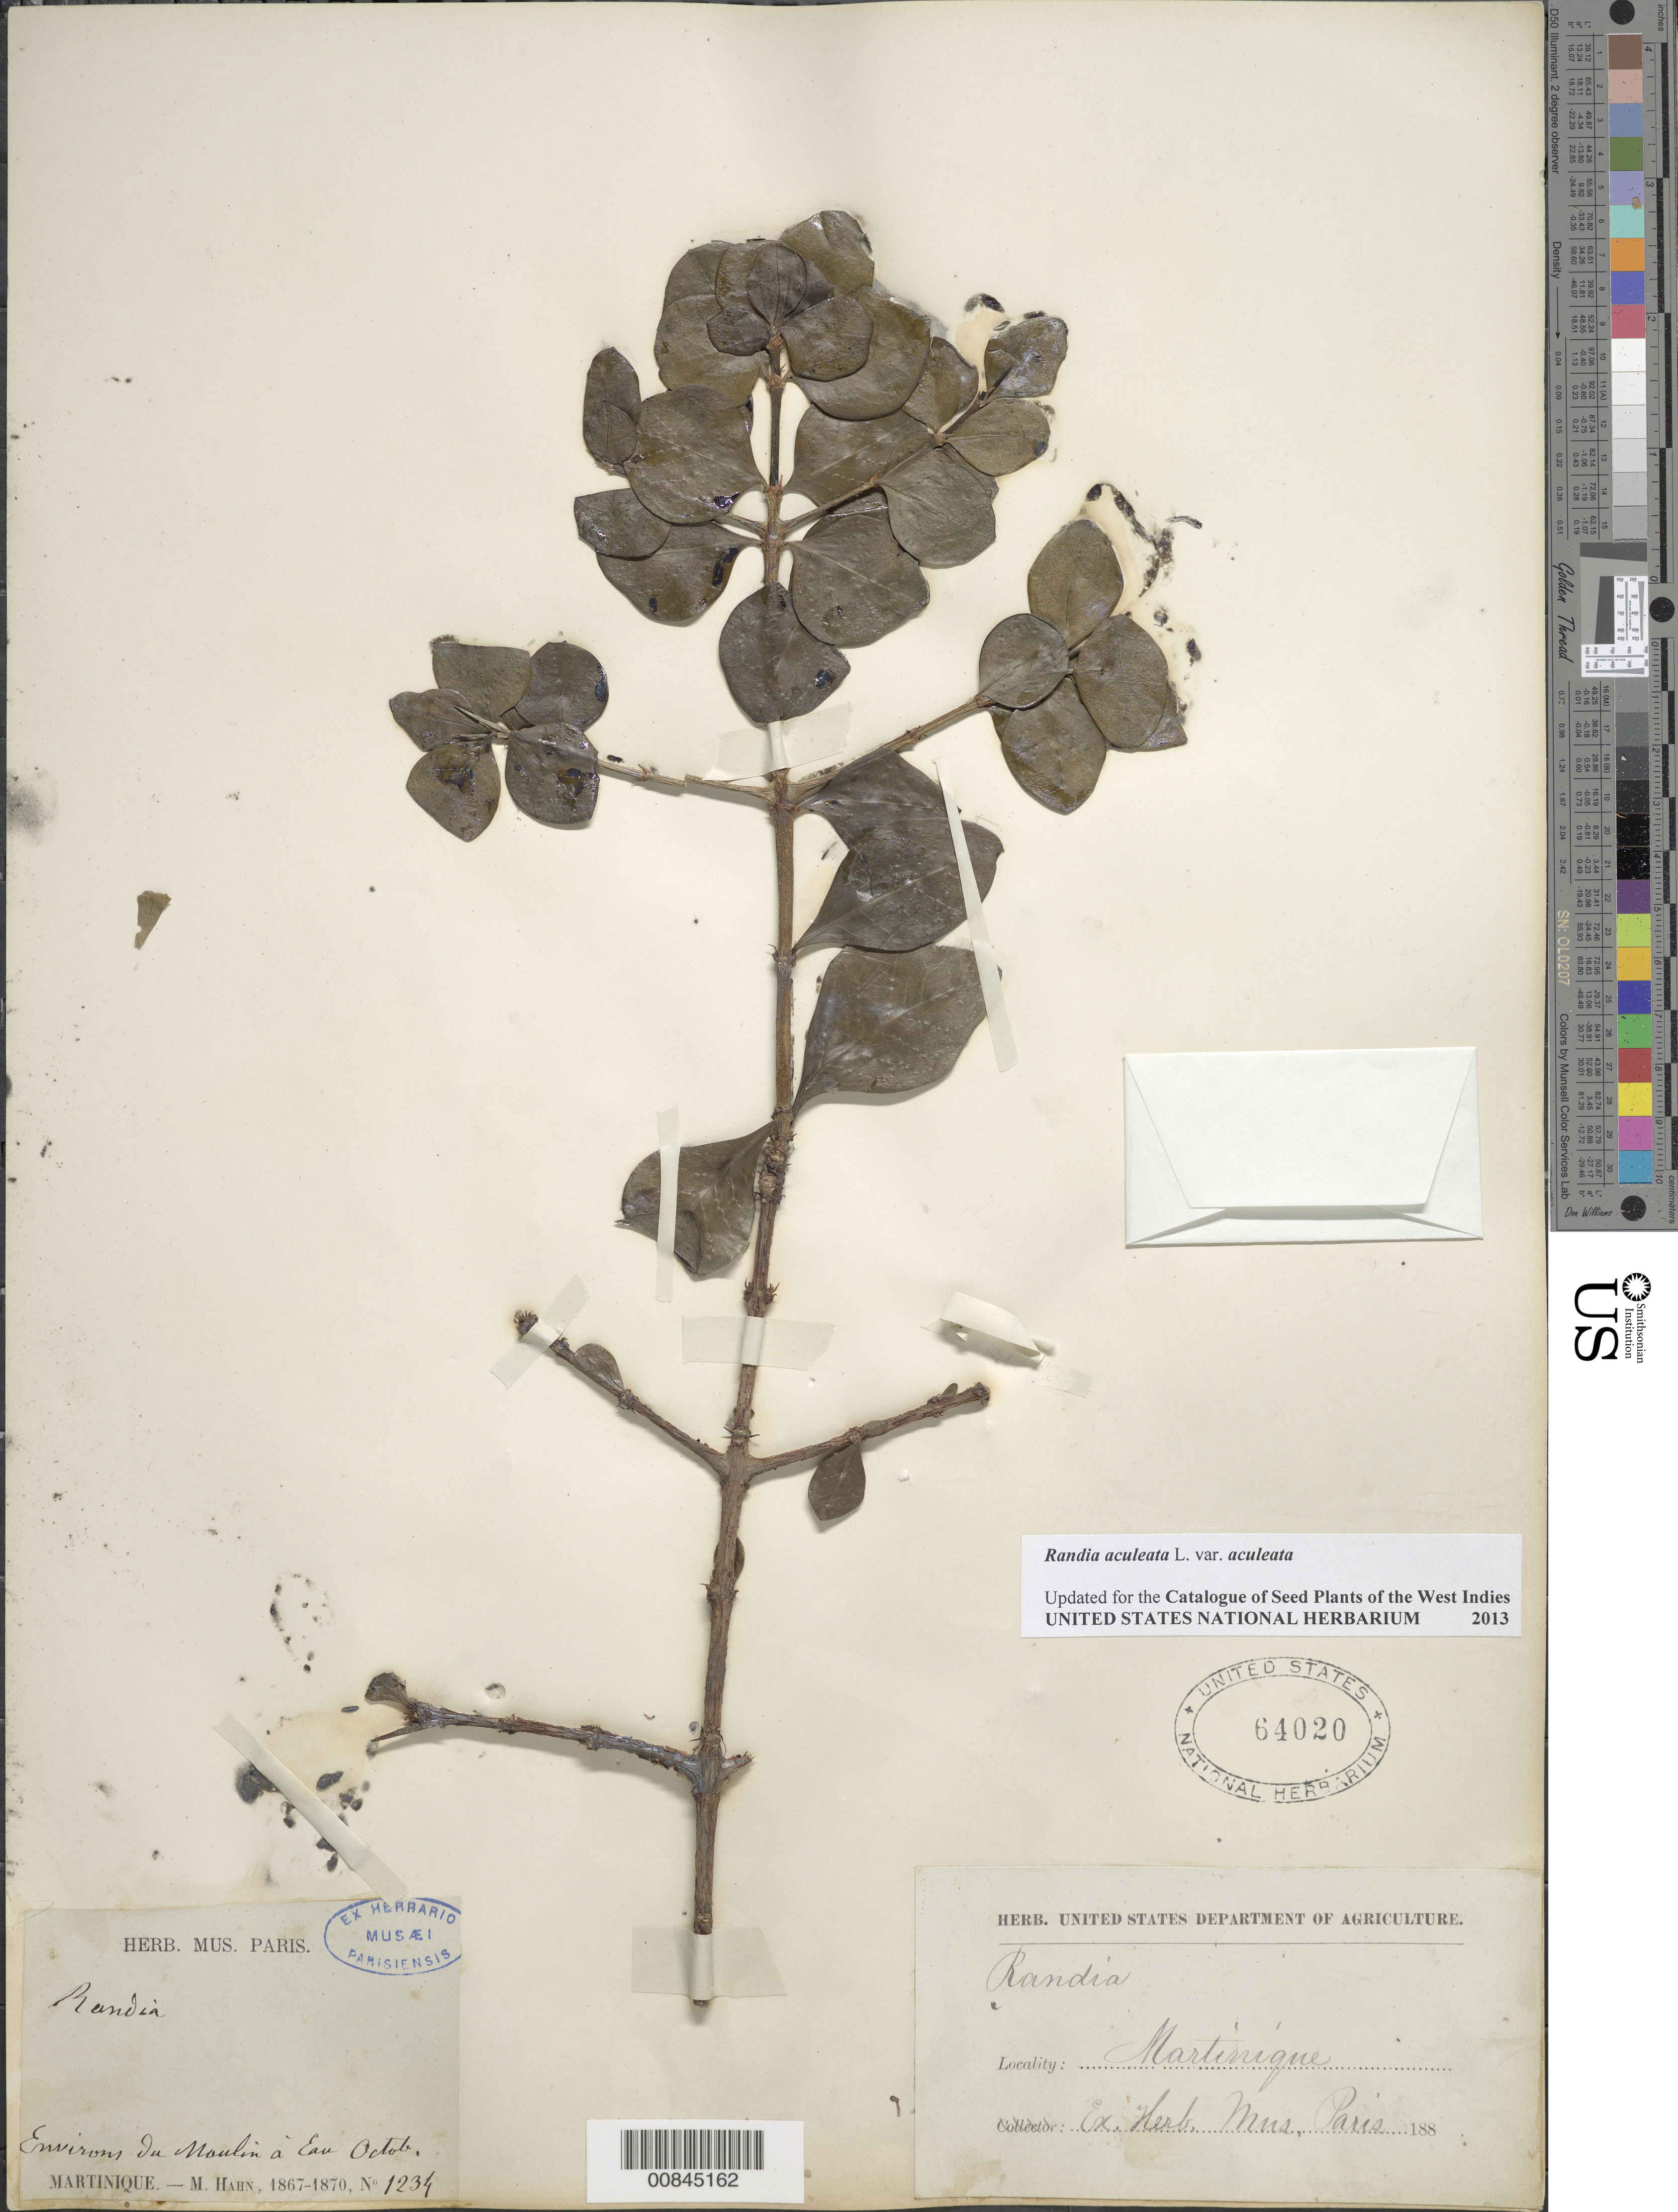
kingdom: Plantae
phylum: Tracheophyta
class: Magnoliopsida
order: Gentianales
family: Rubiaceae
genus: Randia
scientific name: Randia aculeata var. aculeata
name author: L.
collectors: M. Hahn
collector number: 1234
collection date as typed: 1867 to -- --- 1870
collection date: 1867/1870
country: Martinique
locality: Environs du Moulin à Eau ---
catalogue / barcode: US 64020